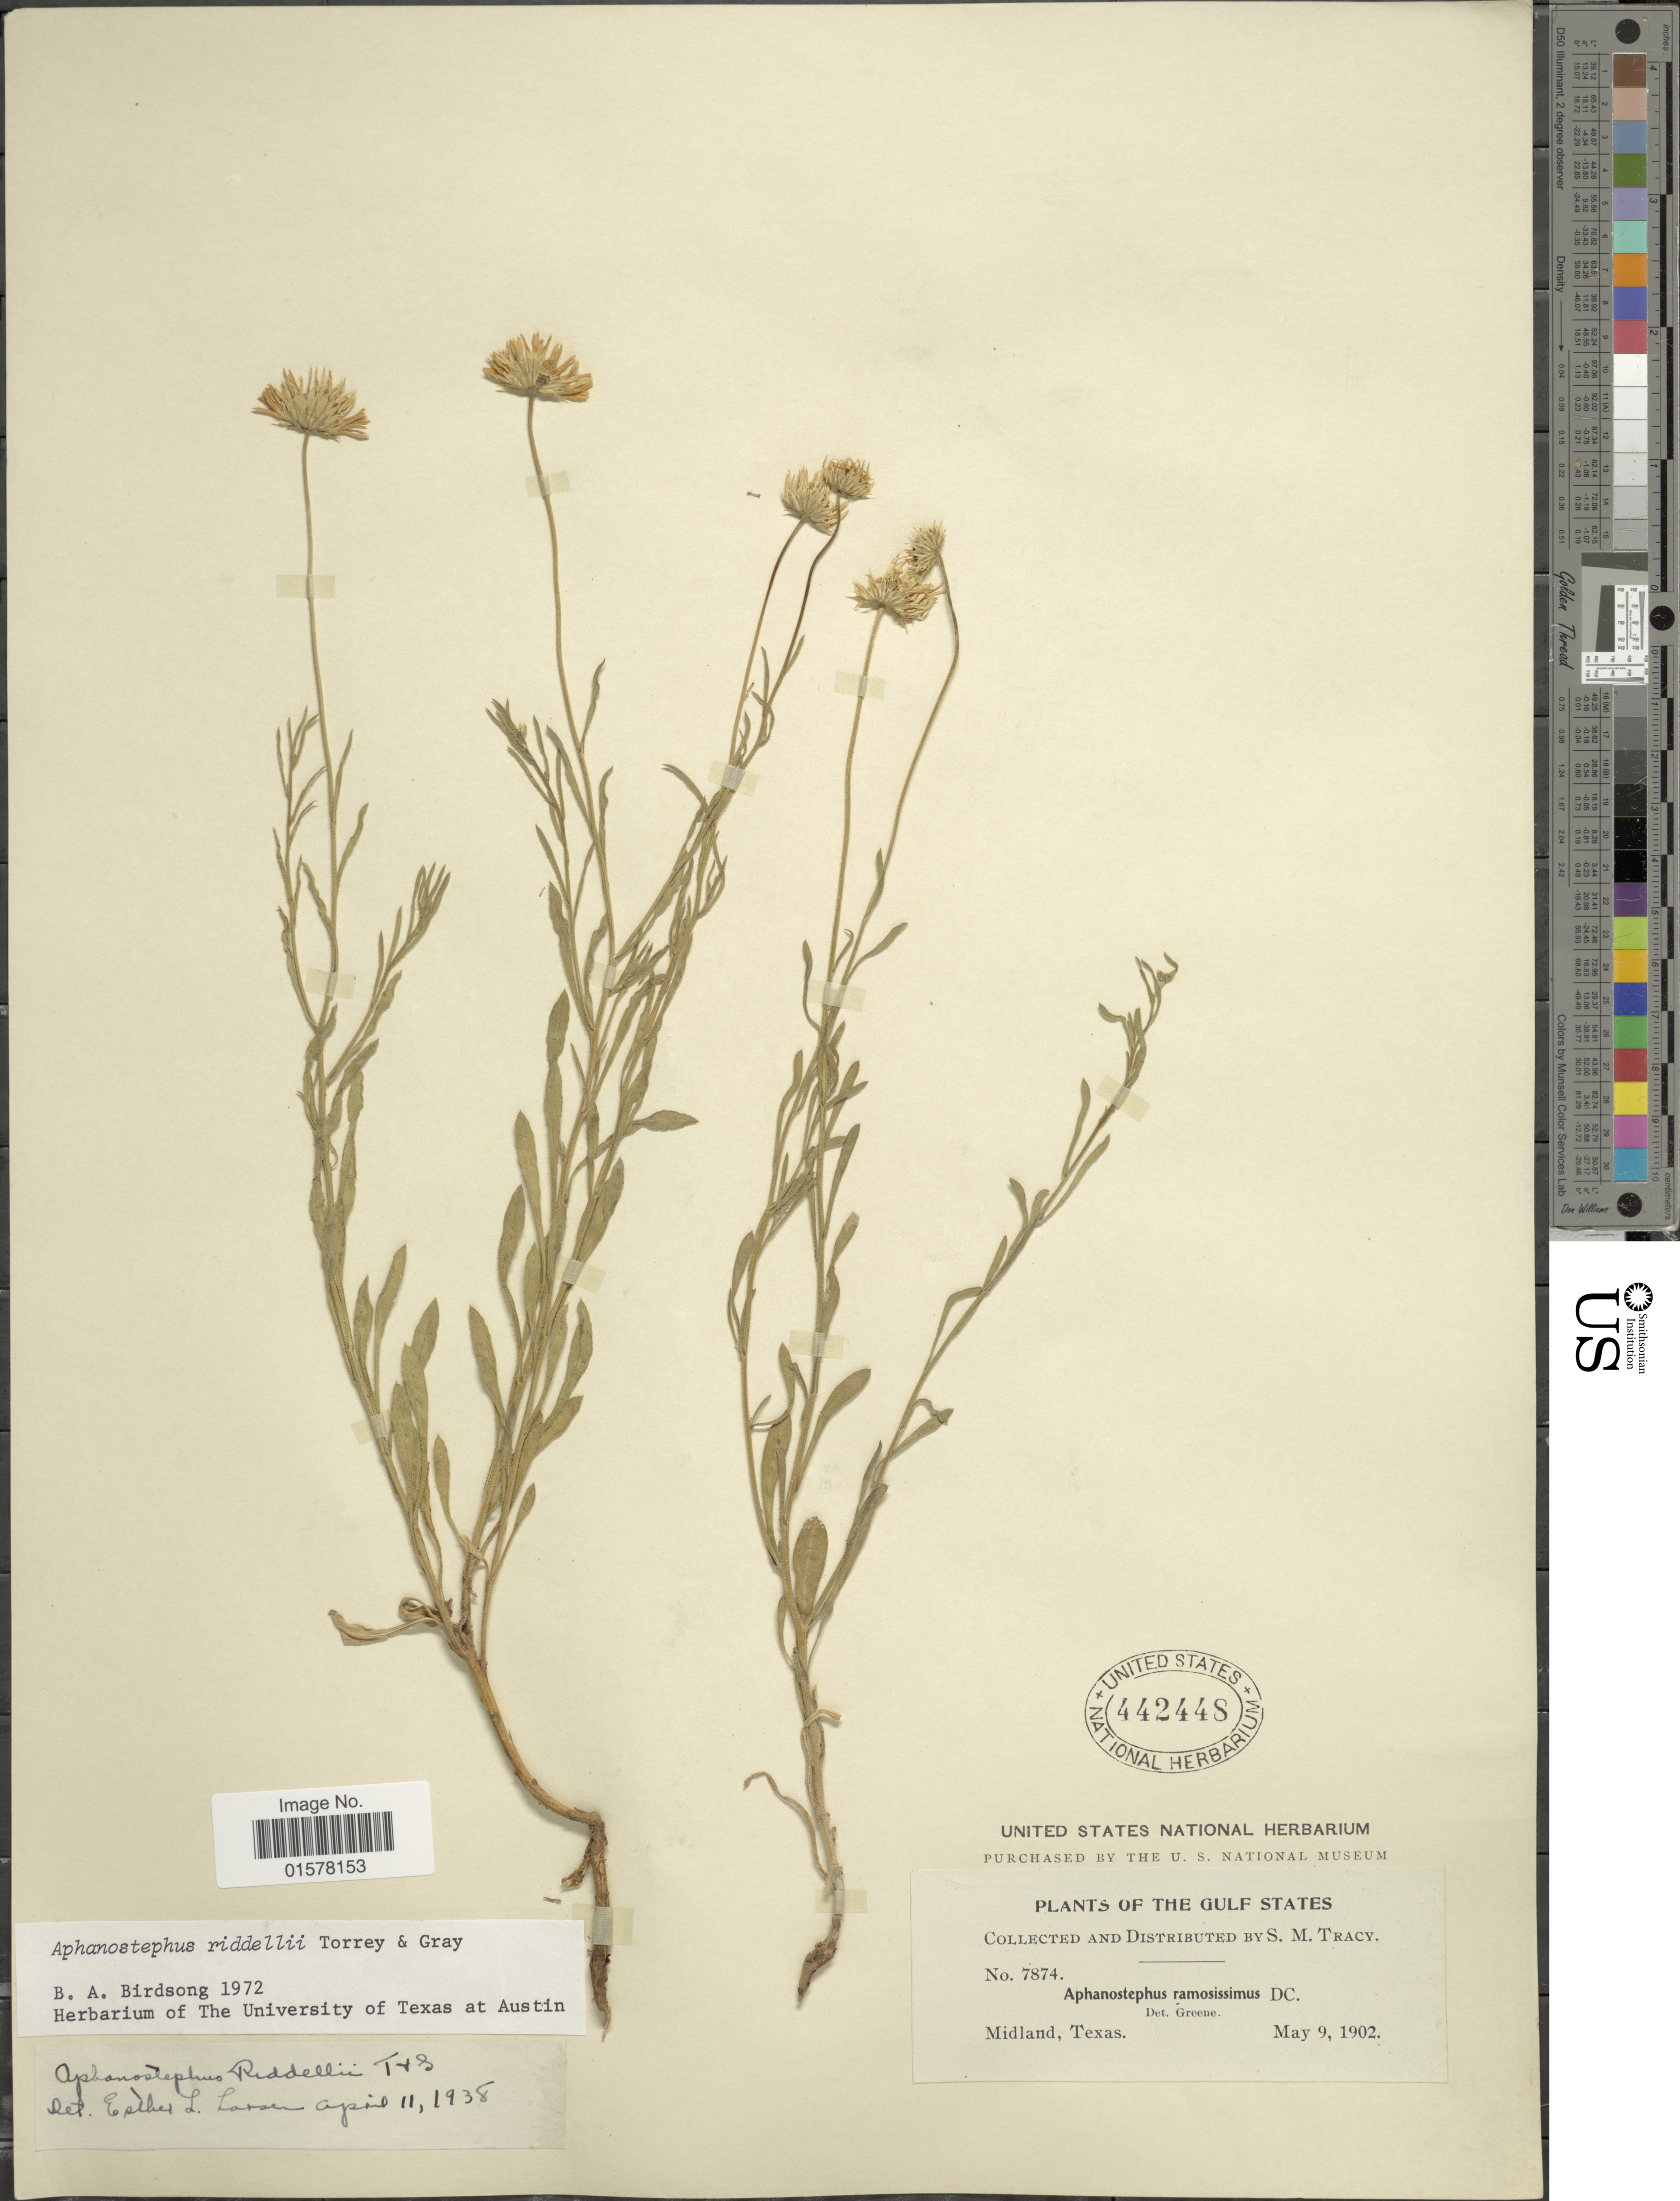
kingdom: Plantae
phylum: Tracheophyta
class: Magnoliopsida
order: Asterales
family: Asteraceae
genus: Aphanostephus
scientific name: Aphanostephus riddellii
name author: Torr. & A. Gray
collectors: S. M. Tracy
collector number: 7874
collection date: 1902-05-09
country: United States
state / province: Texas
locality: Midland, Texas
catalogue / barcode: US 442448